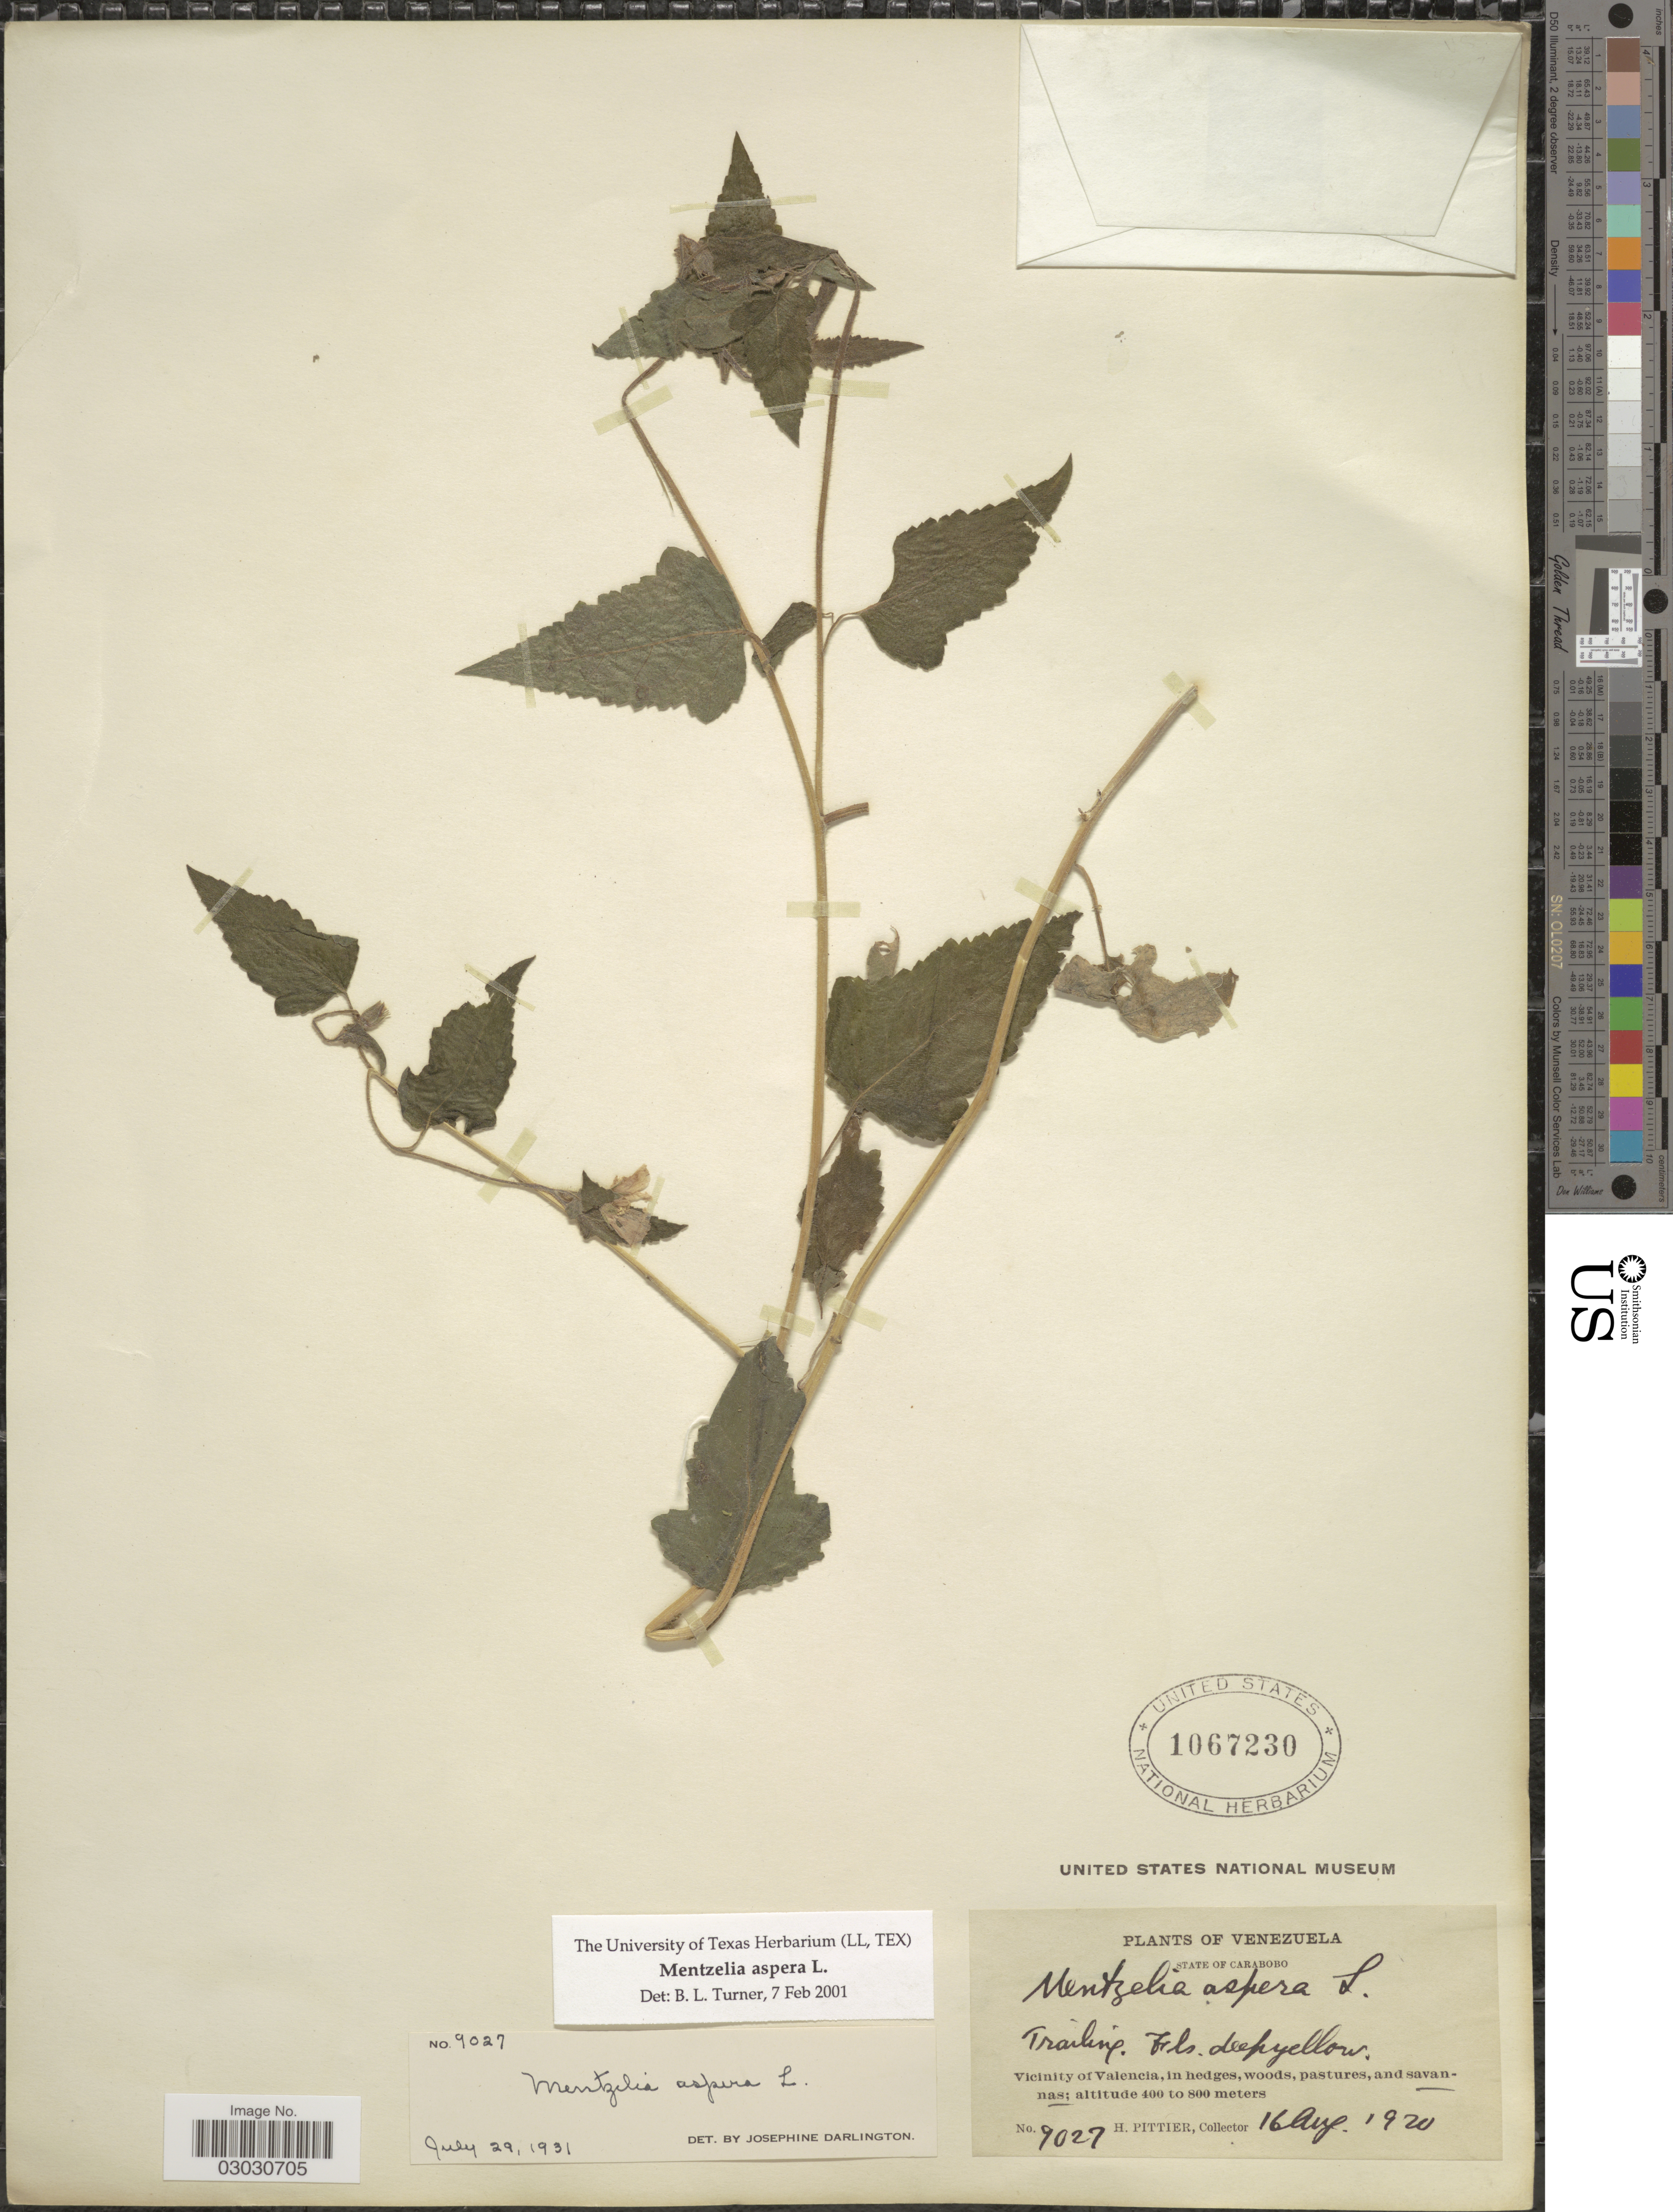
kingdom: Plantae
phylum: Tracheophyta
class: Magnoliopsida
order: Cornales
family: Loasaceae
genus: Mentzelia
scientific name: Mentzelia aspera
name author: L.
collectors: H. F. Pittier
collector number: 9027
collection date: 1920-08-16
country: Venezuela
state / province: Carabobo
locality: Vicinity of Valencia, in hedges, woods, pastures, and savannas.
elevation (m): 400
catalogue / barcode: US 1067230